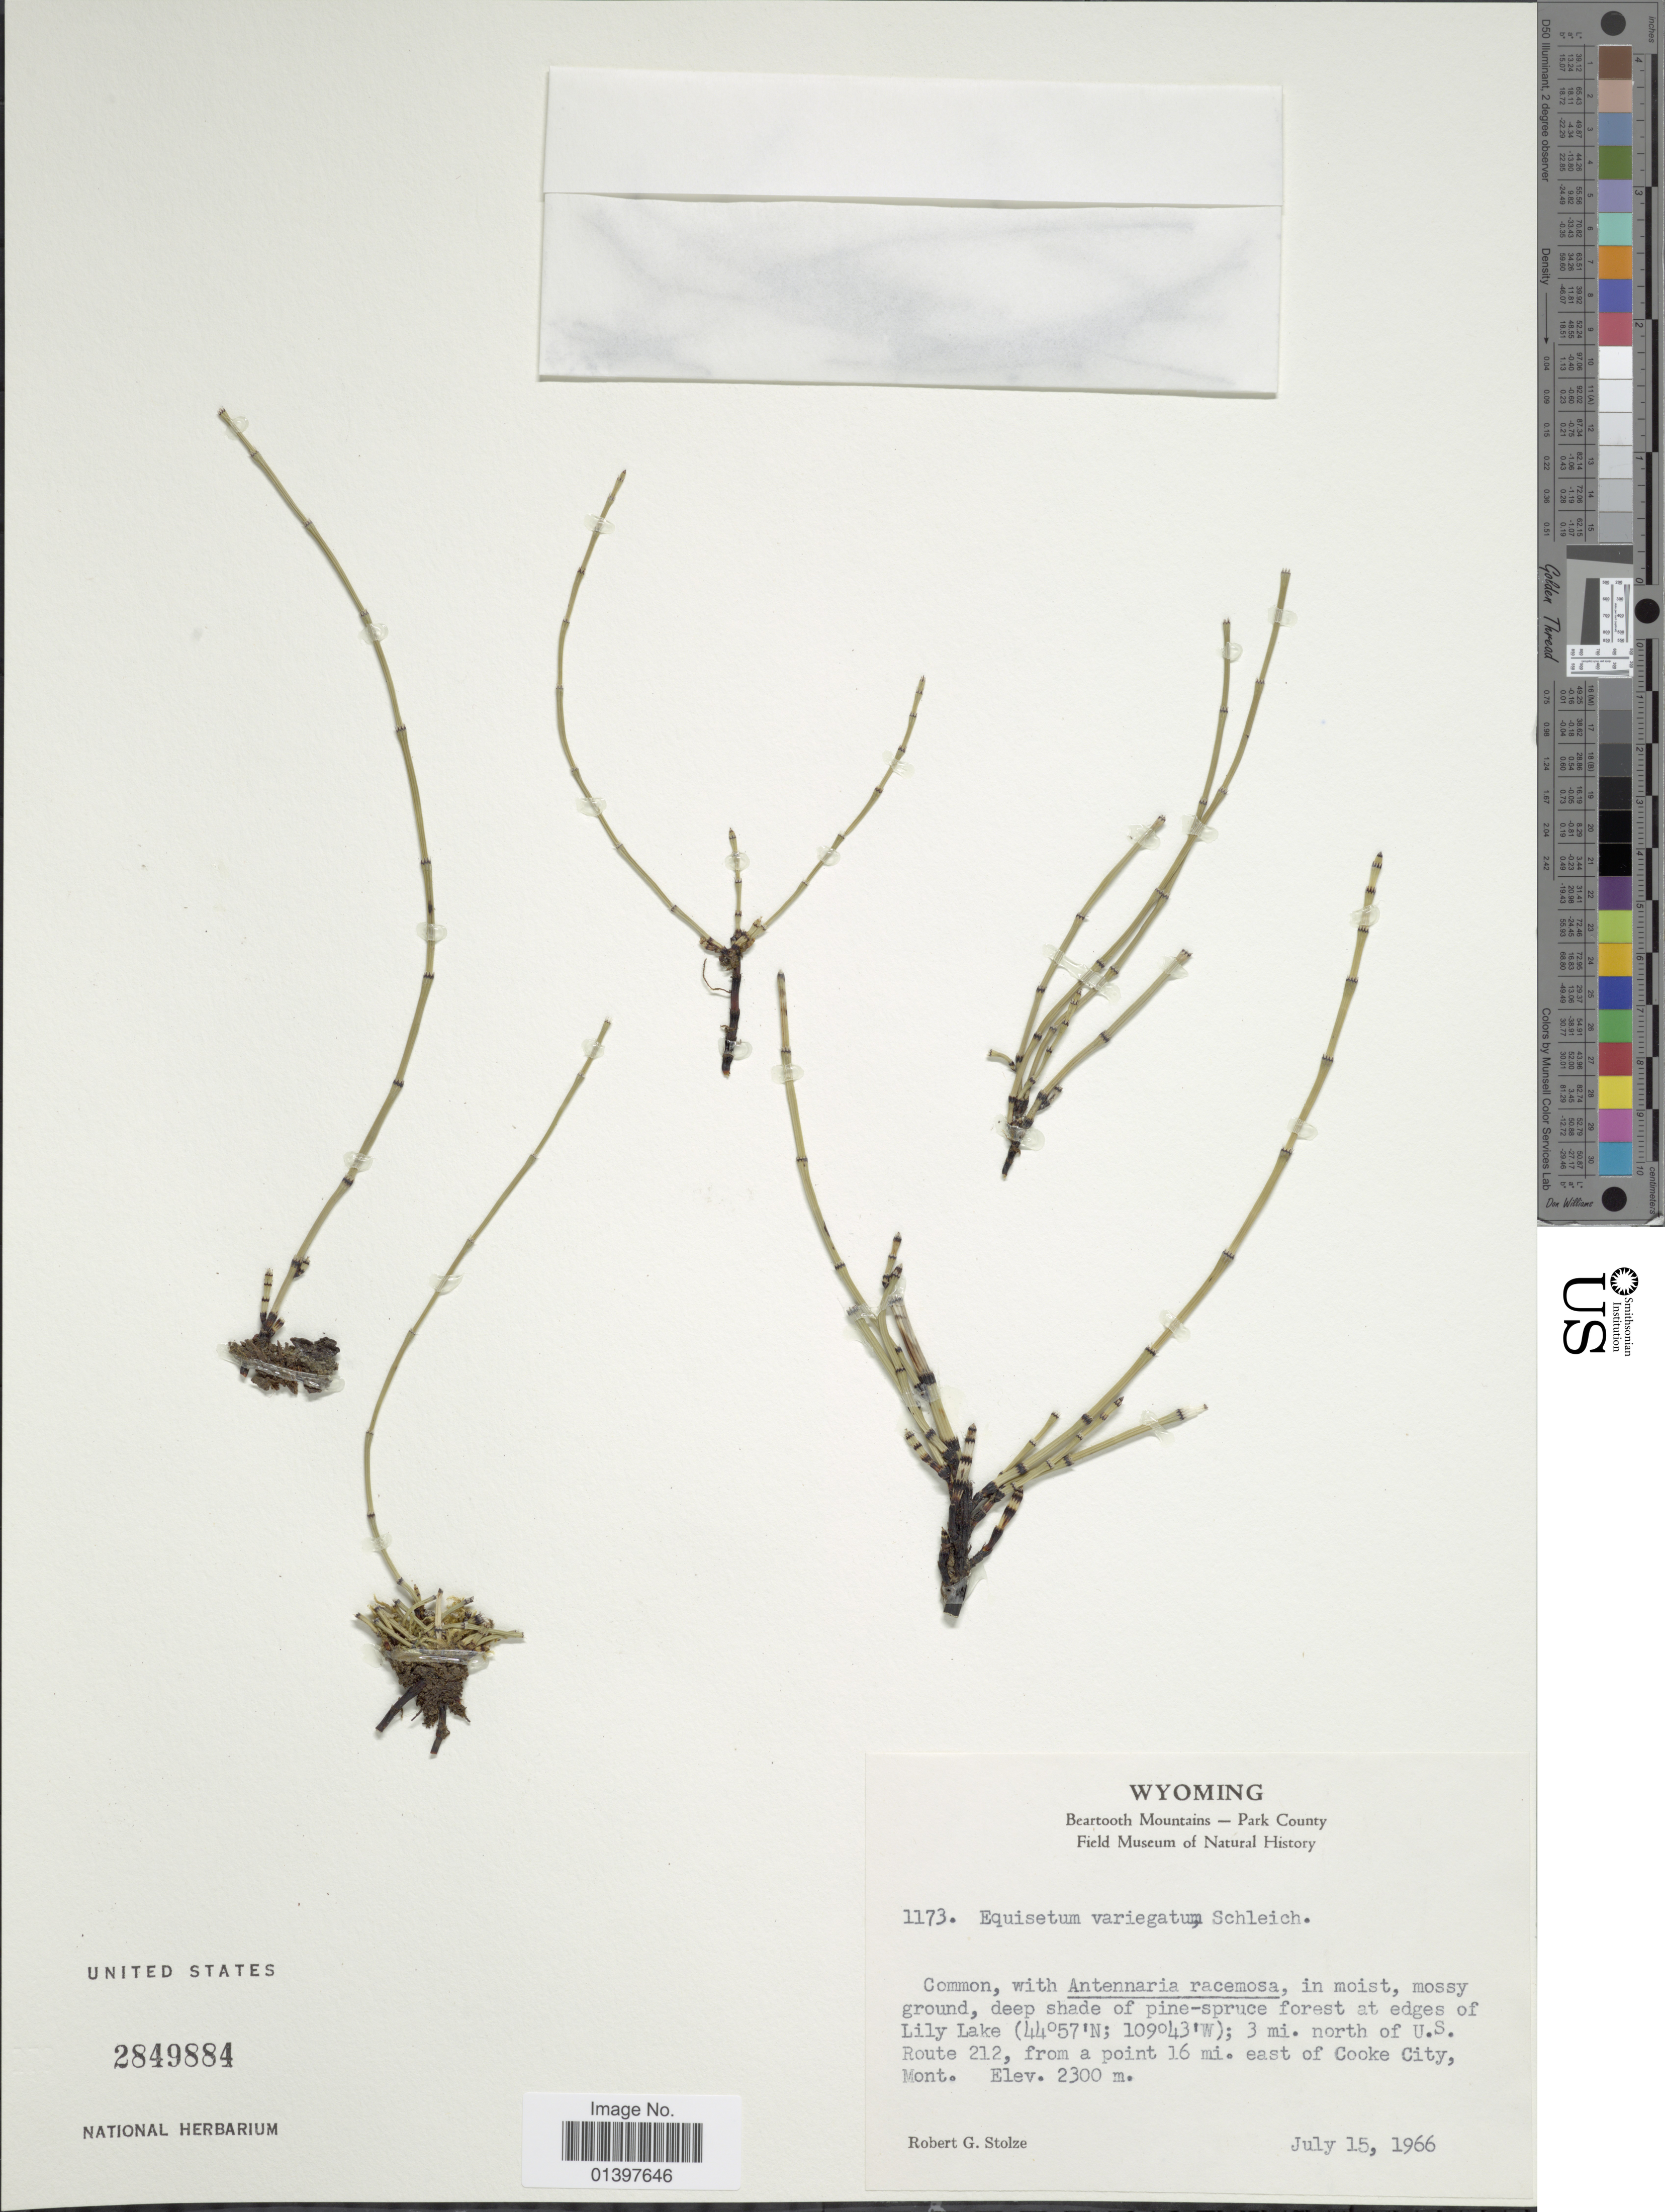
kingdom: Plantae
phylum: Tracheophyta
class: Polypodiopsida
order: Equisetales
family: Equisetaceae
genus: Equisetum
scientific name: Equisetum variegatum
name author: Schleich. ex F. Weber & D. Mohr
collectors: R. G. Stolze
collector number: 1173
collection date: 1966-07-15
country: United States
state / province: Wyoming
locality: Beartooth Mountains-Park County, deep shade of pine-spruce forest at edges of Lily Lake, 3mi. north of U.S. Route 212, from a point 16mi. east of Cooke City, Mont.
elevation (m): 2300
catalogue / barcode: US 2849884